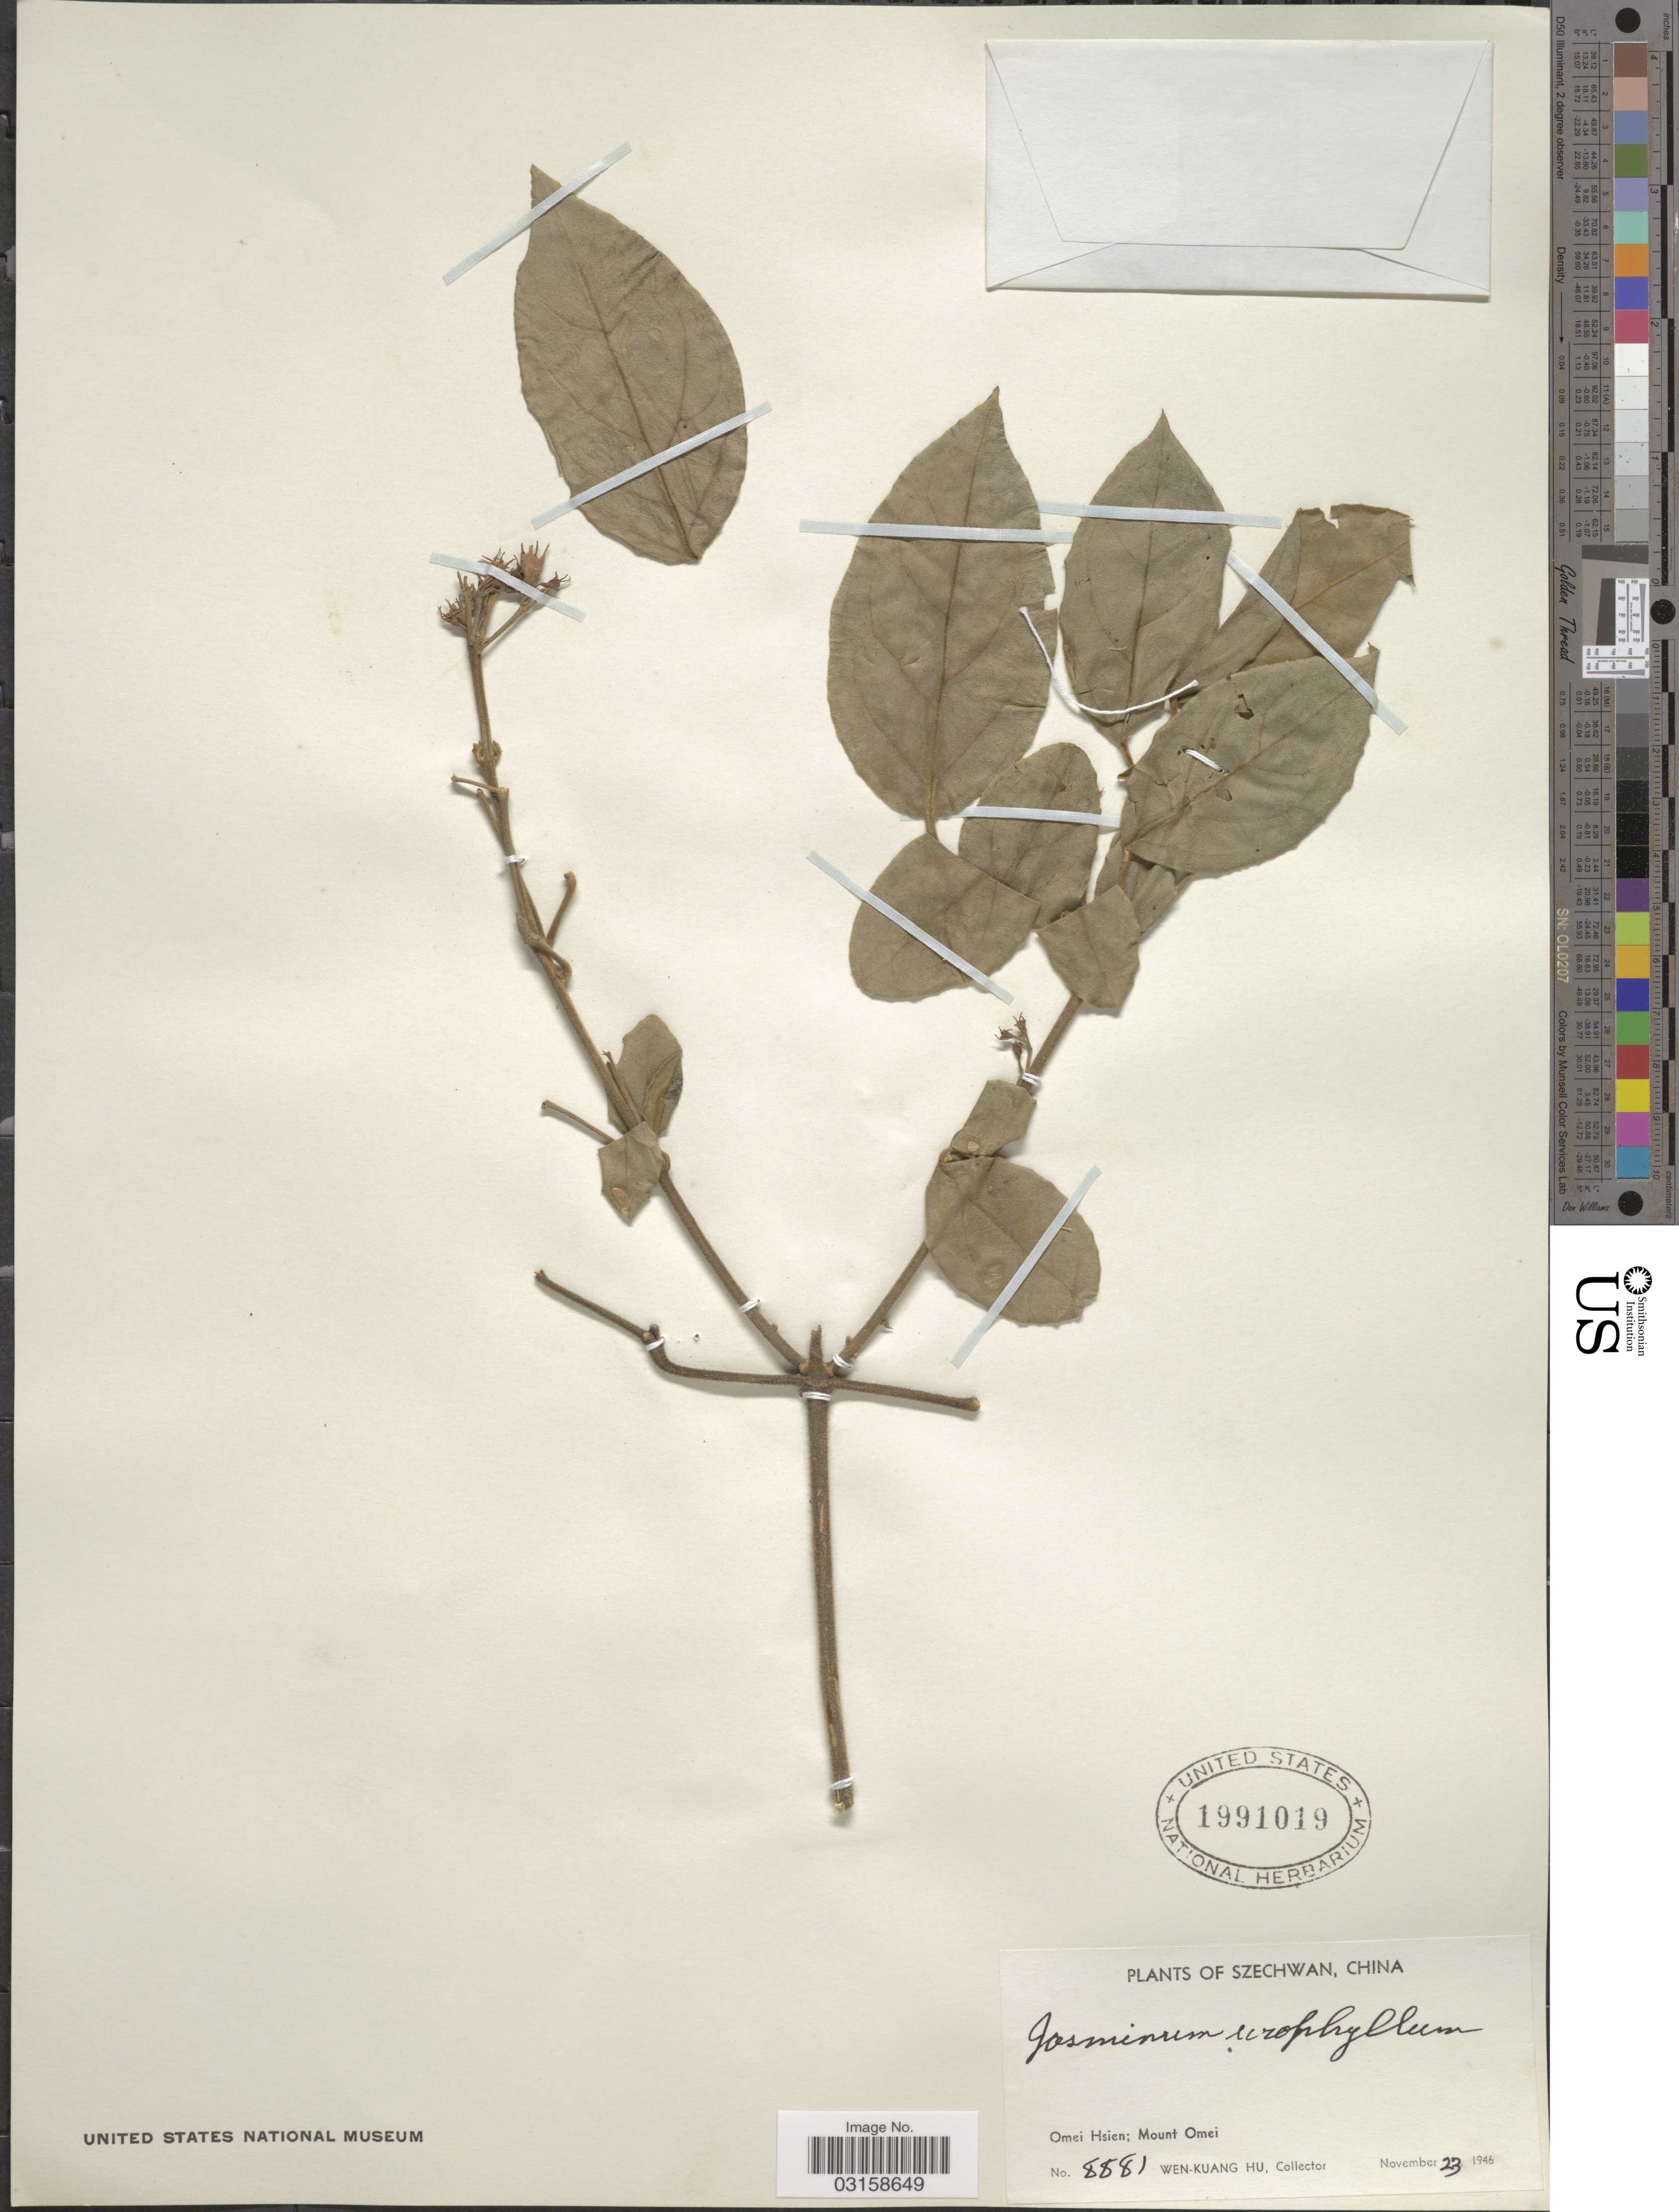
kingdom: Plantae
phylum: Tracheophyta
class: Magnoliopsida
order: Lamiales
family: Oleaceae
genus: Jasminum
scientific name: Jasminum urophyllum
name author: Hemsl.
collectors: W. K. Hu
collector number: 8881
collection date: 1946-11-23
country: China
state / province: Sichuan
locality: Szechwan. Omei Hsien; Mount Omei.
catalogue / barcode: US 1991019